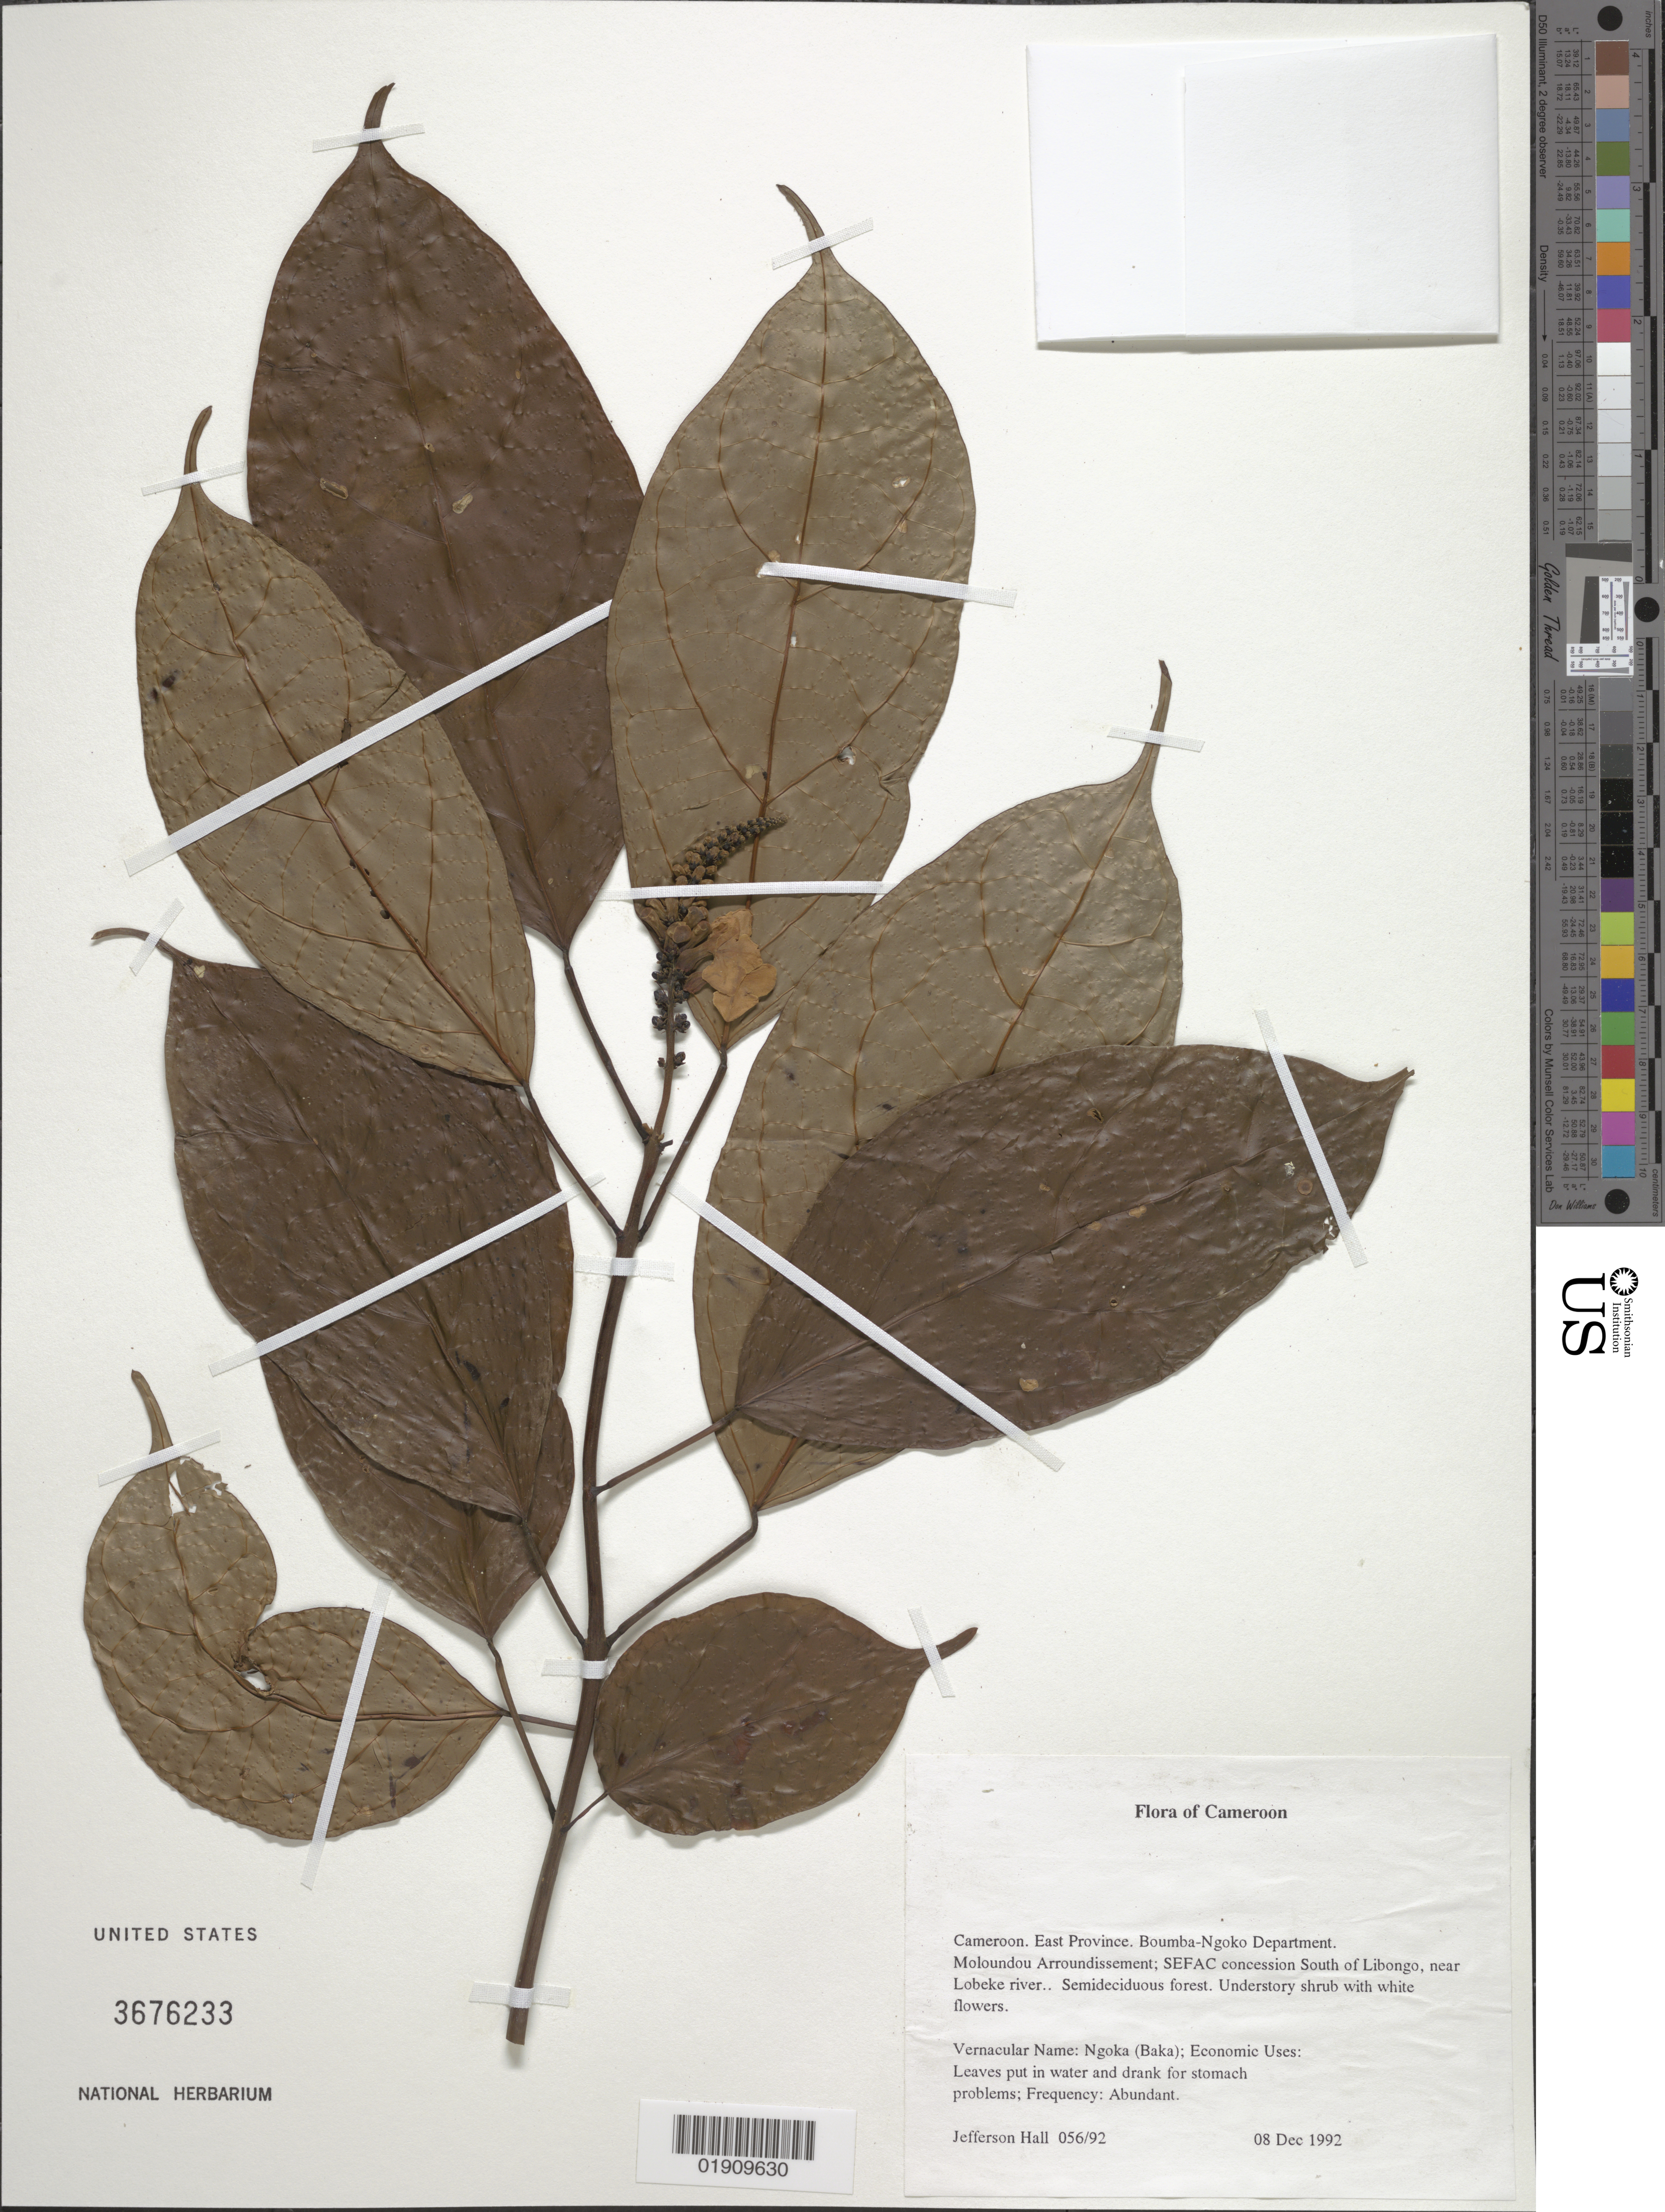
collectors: J. Hall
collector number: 056/92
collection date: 1992-12-08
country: Cameroon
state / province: Est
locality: Boumba-Ngoko Department. Boumba-Ngoko Department. Moloundou Arroundissement; South of Lobeke river, south of Libongo and SEFAC concession.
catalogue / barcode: US 3676233